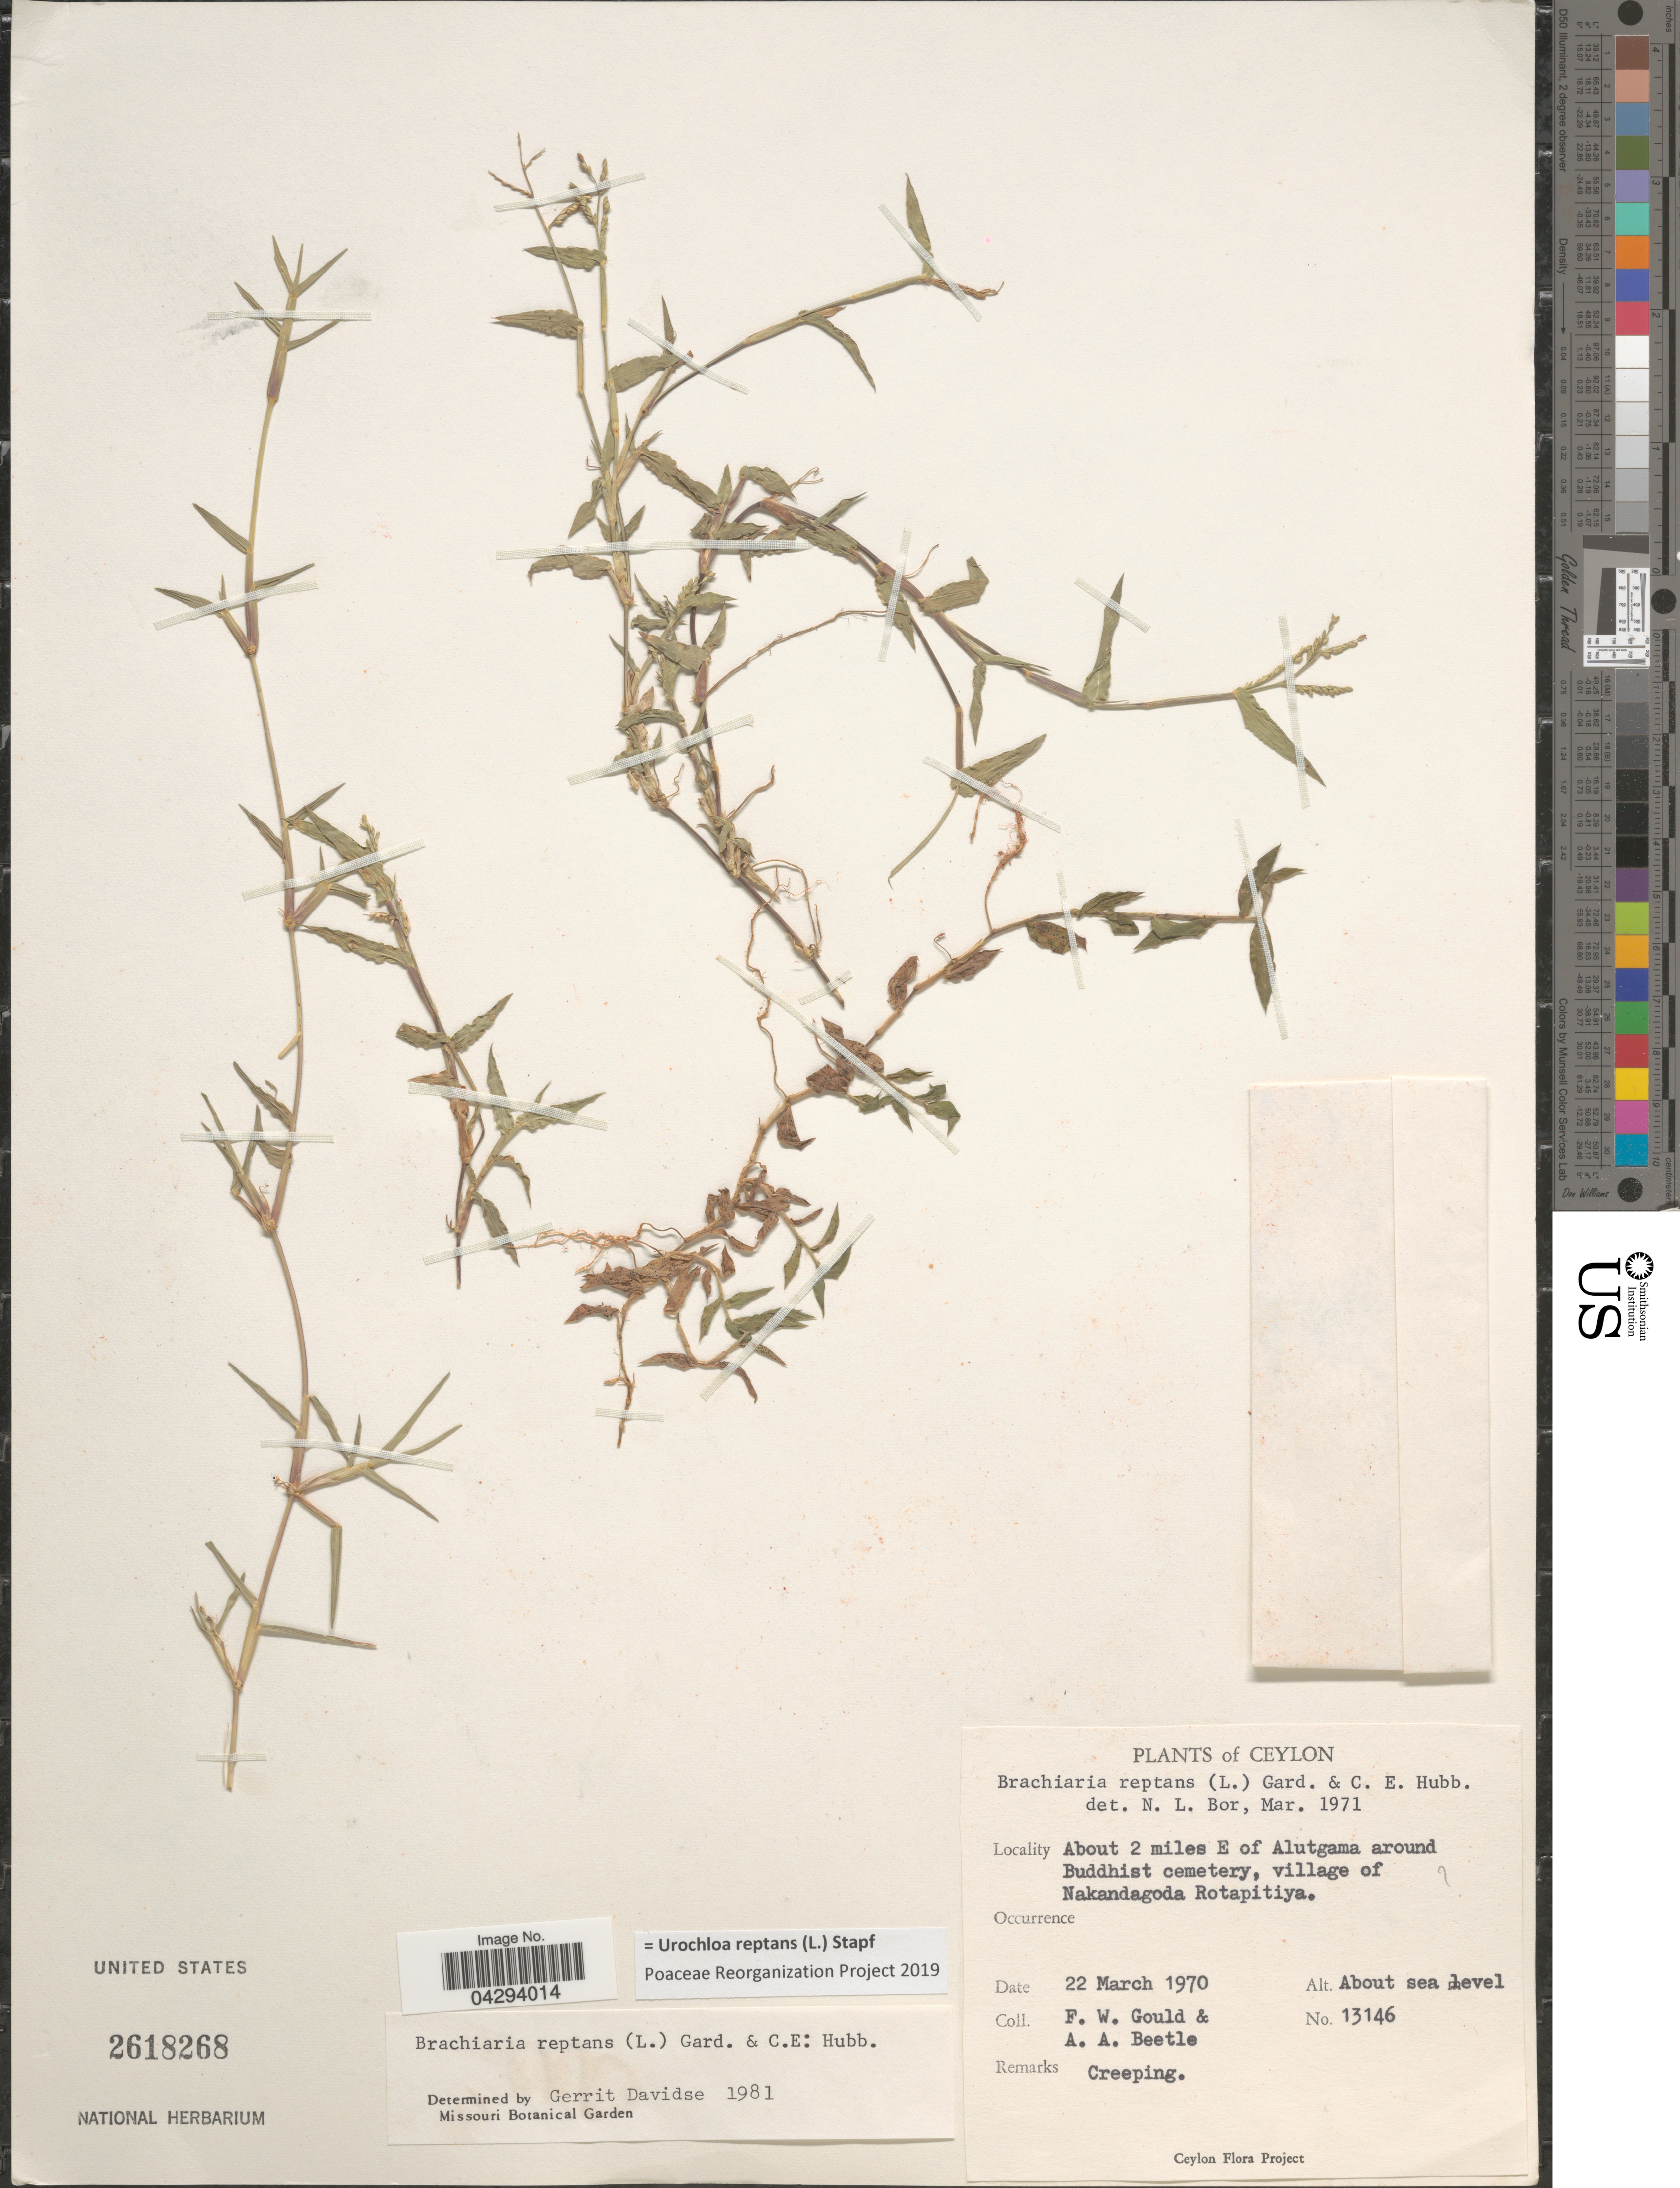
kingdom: Plantae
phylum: Tracheophyta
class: Liliopsida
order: Poales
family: Poaceae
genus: Urochloa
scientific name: Urochloa reptans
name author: (L.) Stapf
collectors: F. W. Gould & A. A. Beetle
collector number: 13146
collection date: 1970-03-22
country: Sri Lanka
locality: Ceylon. About 2 miles E of Alutgama around Buddhist cemetery, village of Nakandagoda Rotapitiya.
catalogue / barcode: US 2618268